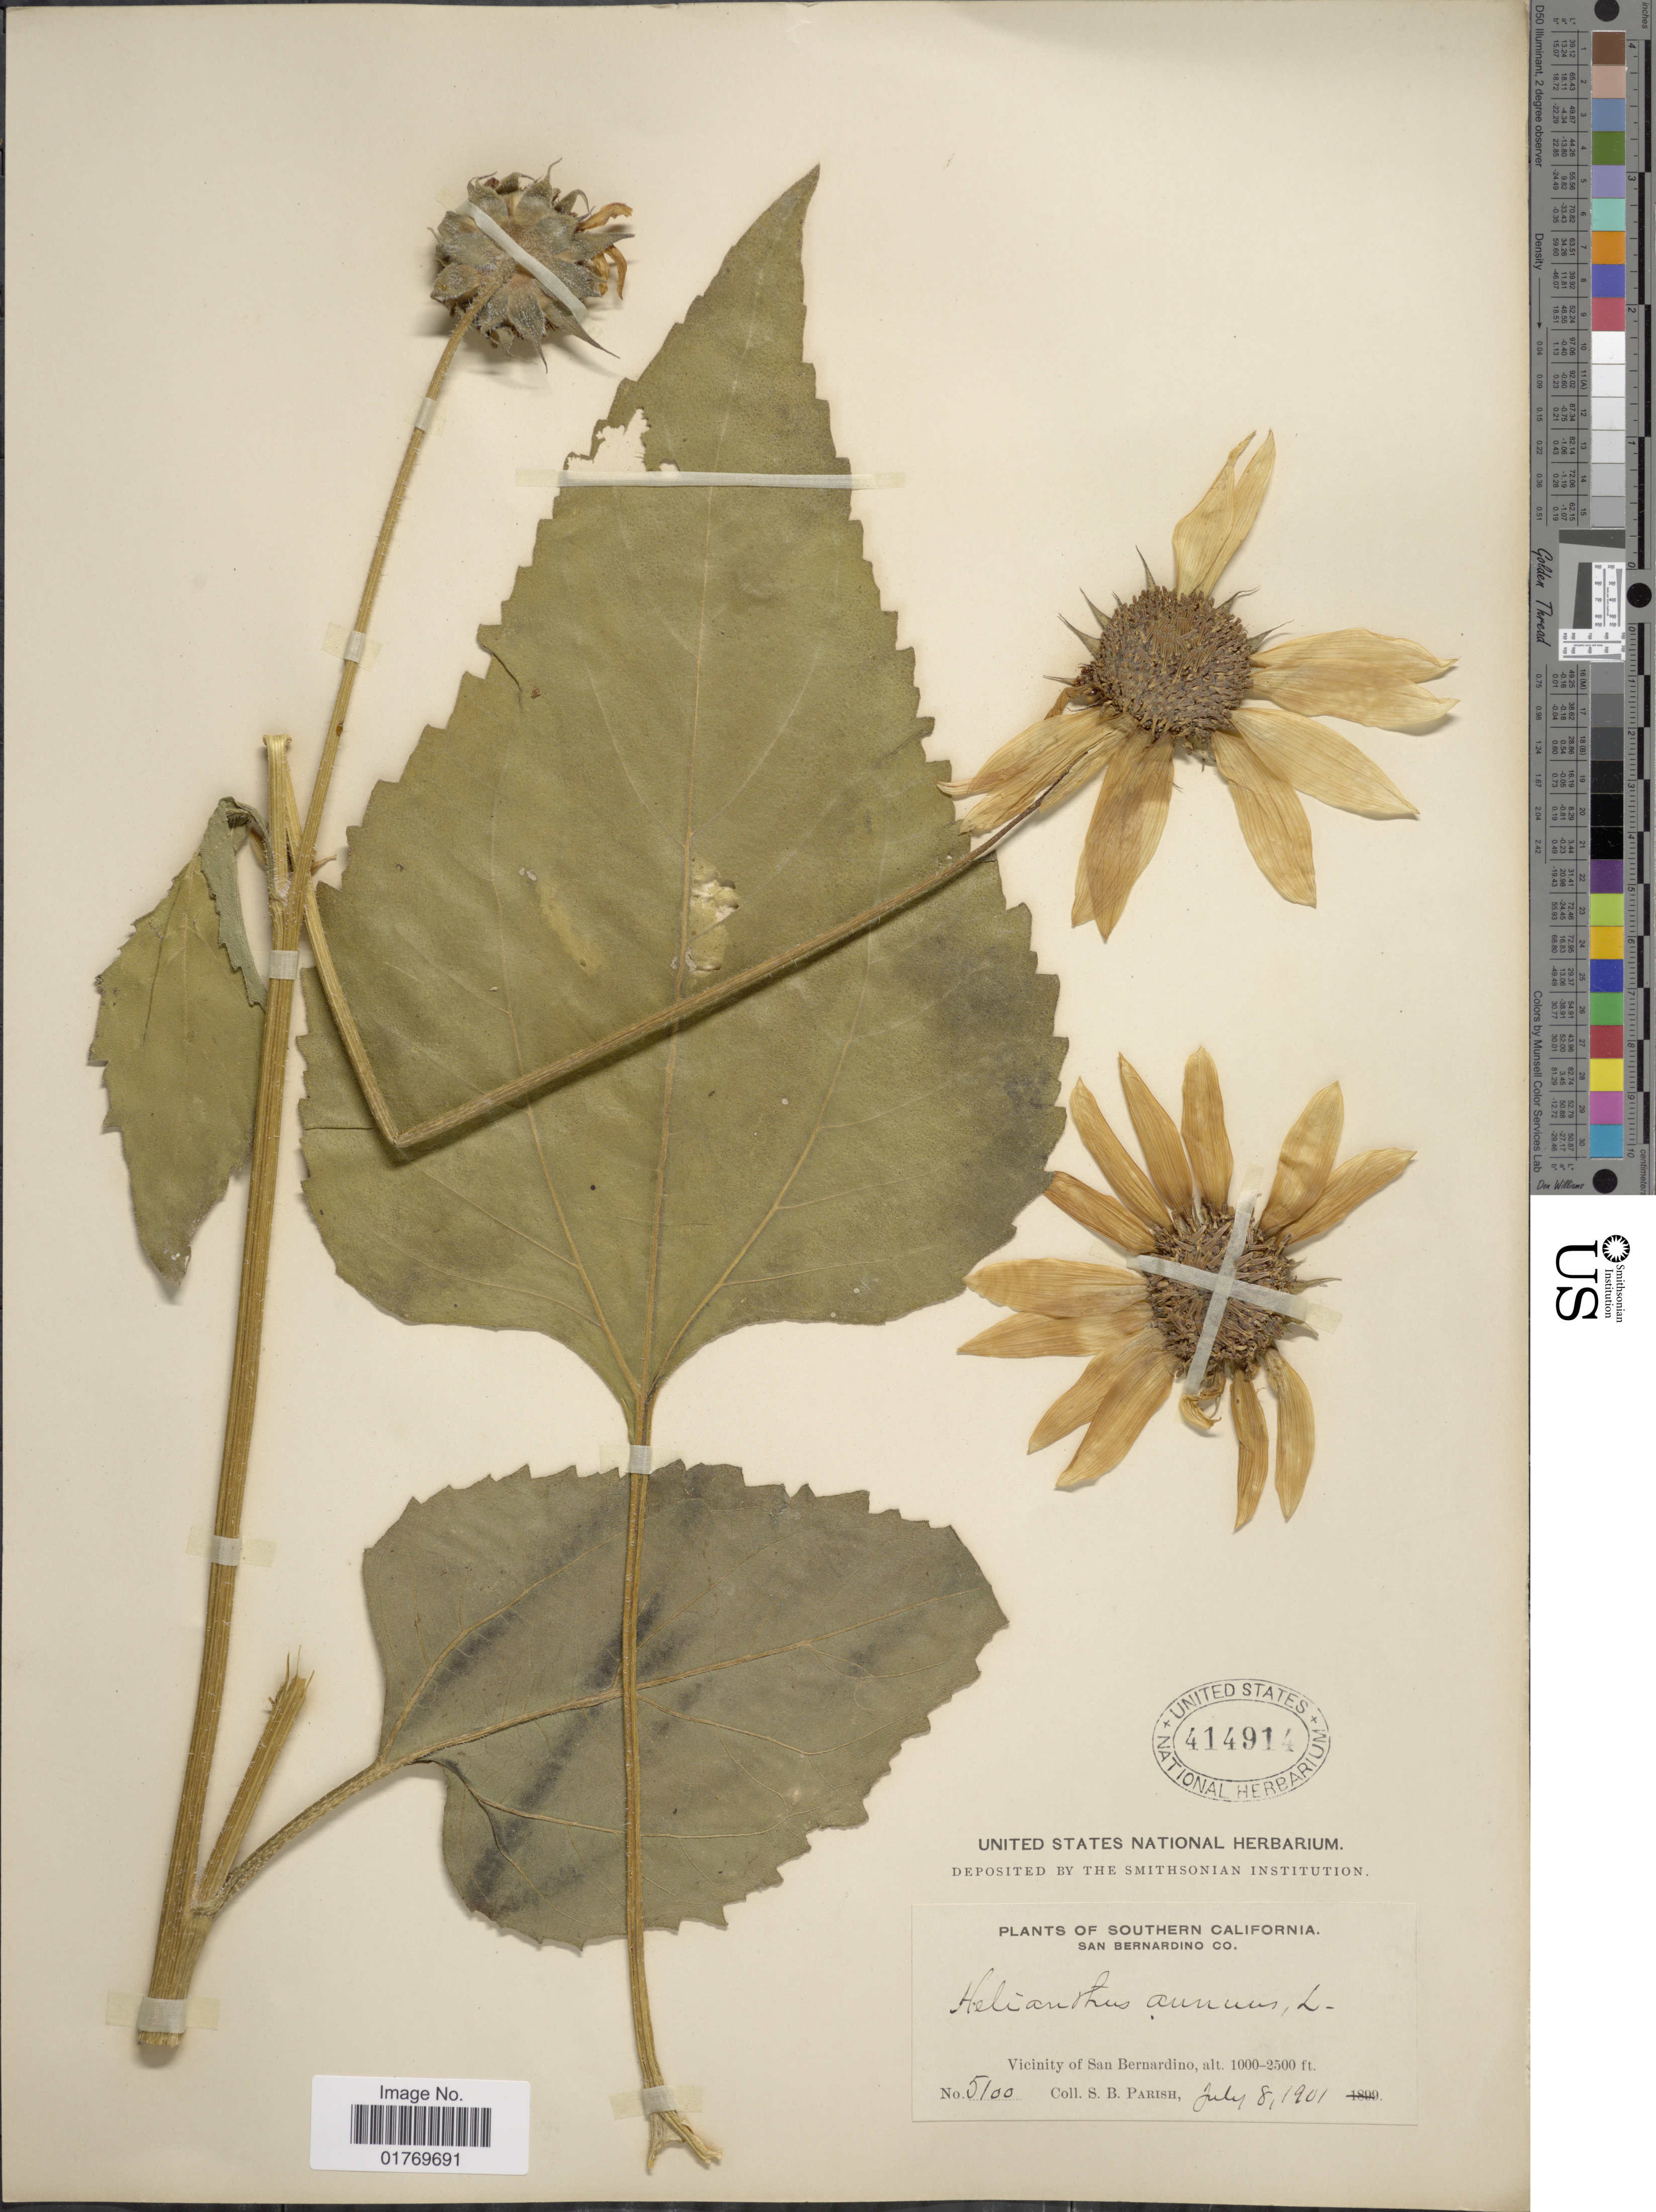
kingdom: Plantae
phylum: Tracheophyta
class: Magnoliopsida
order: Asterales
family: Asteraceae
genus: Helianthus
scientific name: Helianthus annuus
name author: L.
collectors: S. B. Parish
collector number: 5100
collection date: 1901-07-08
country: United States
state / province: California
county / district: San Bernardino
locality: Southern California, San Bernardino Co., Vicinity of San Bernardino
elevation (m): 305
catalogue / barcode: US 414914